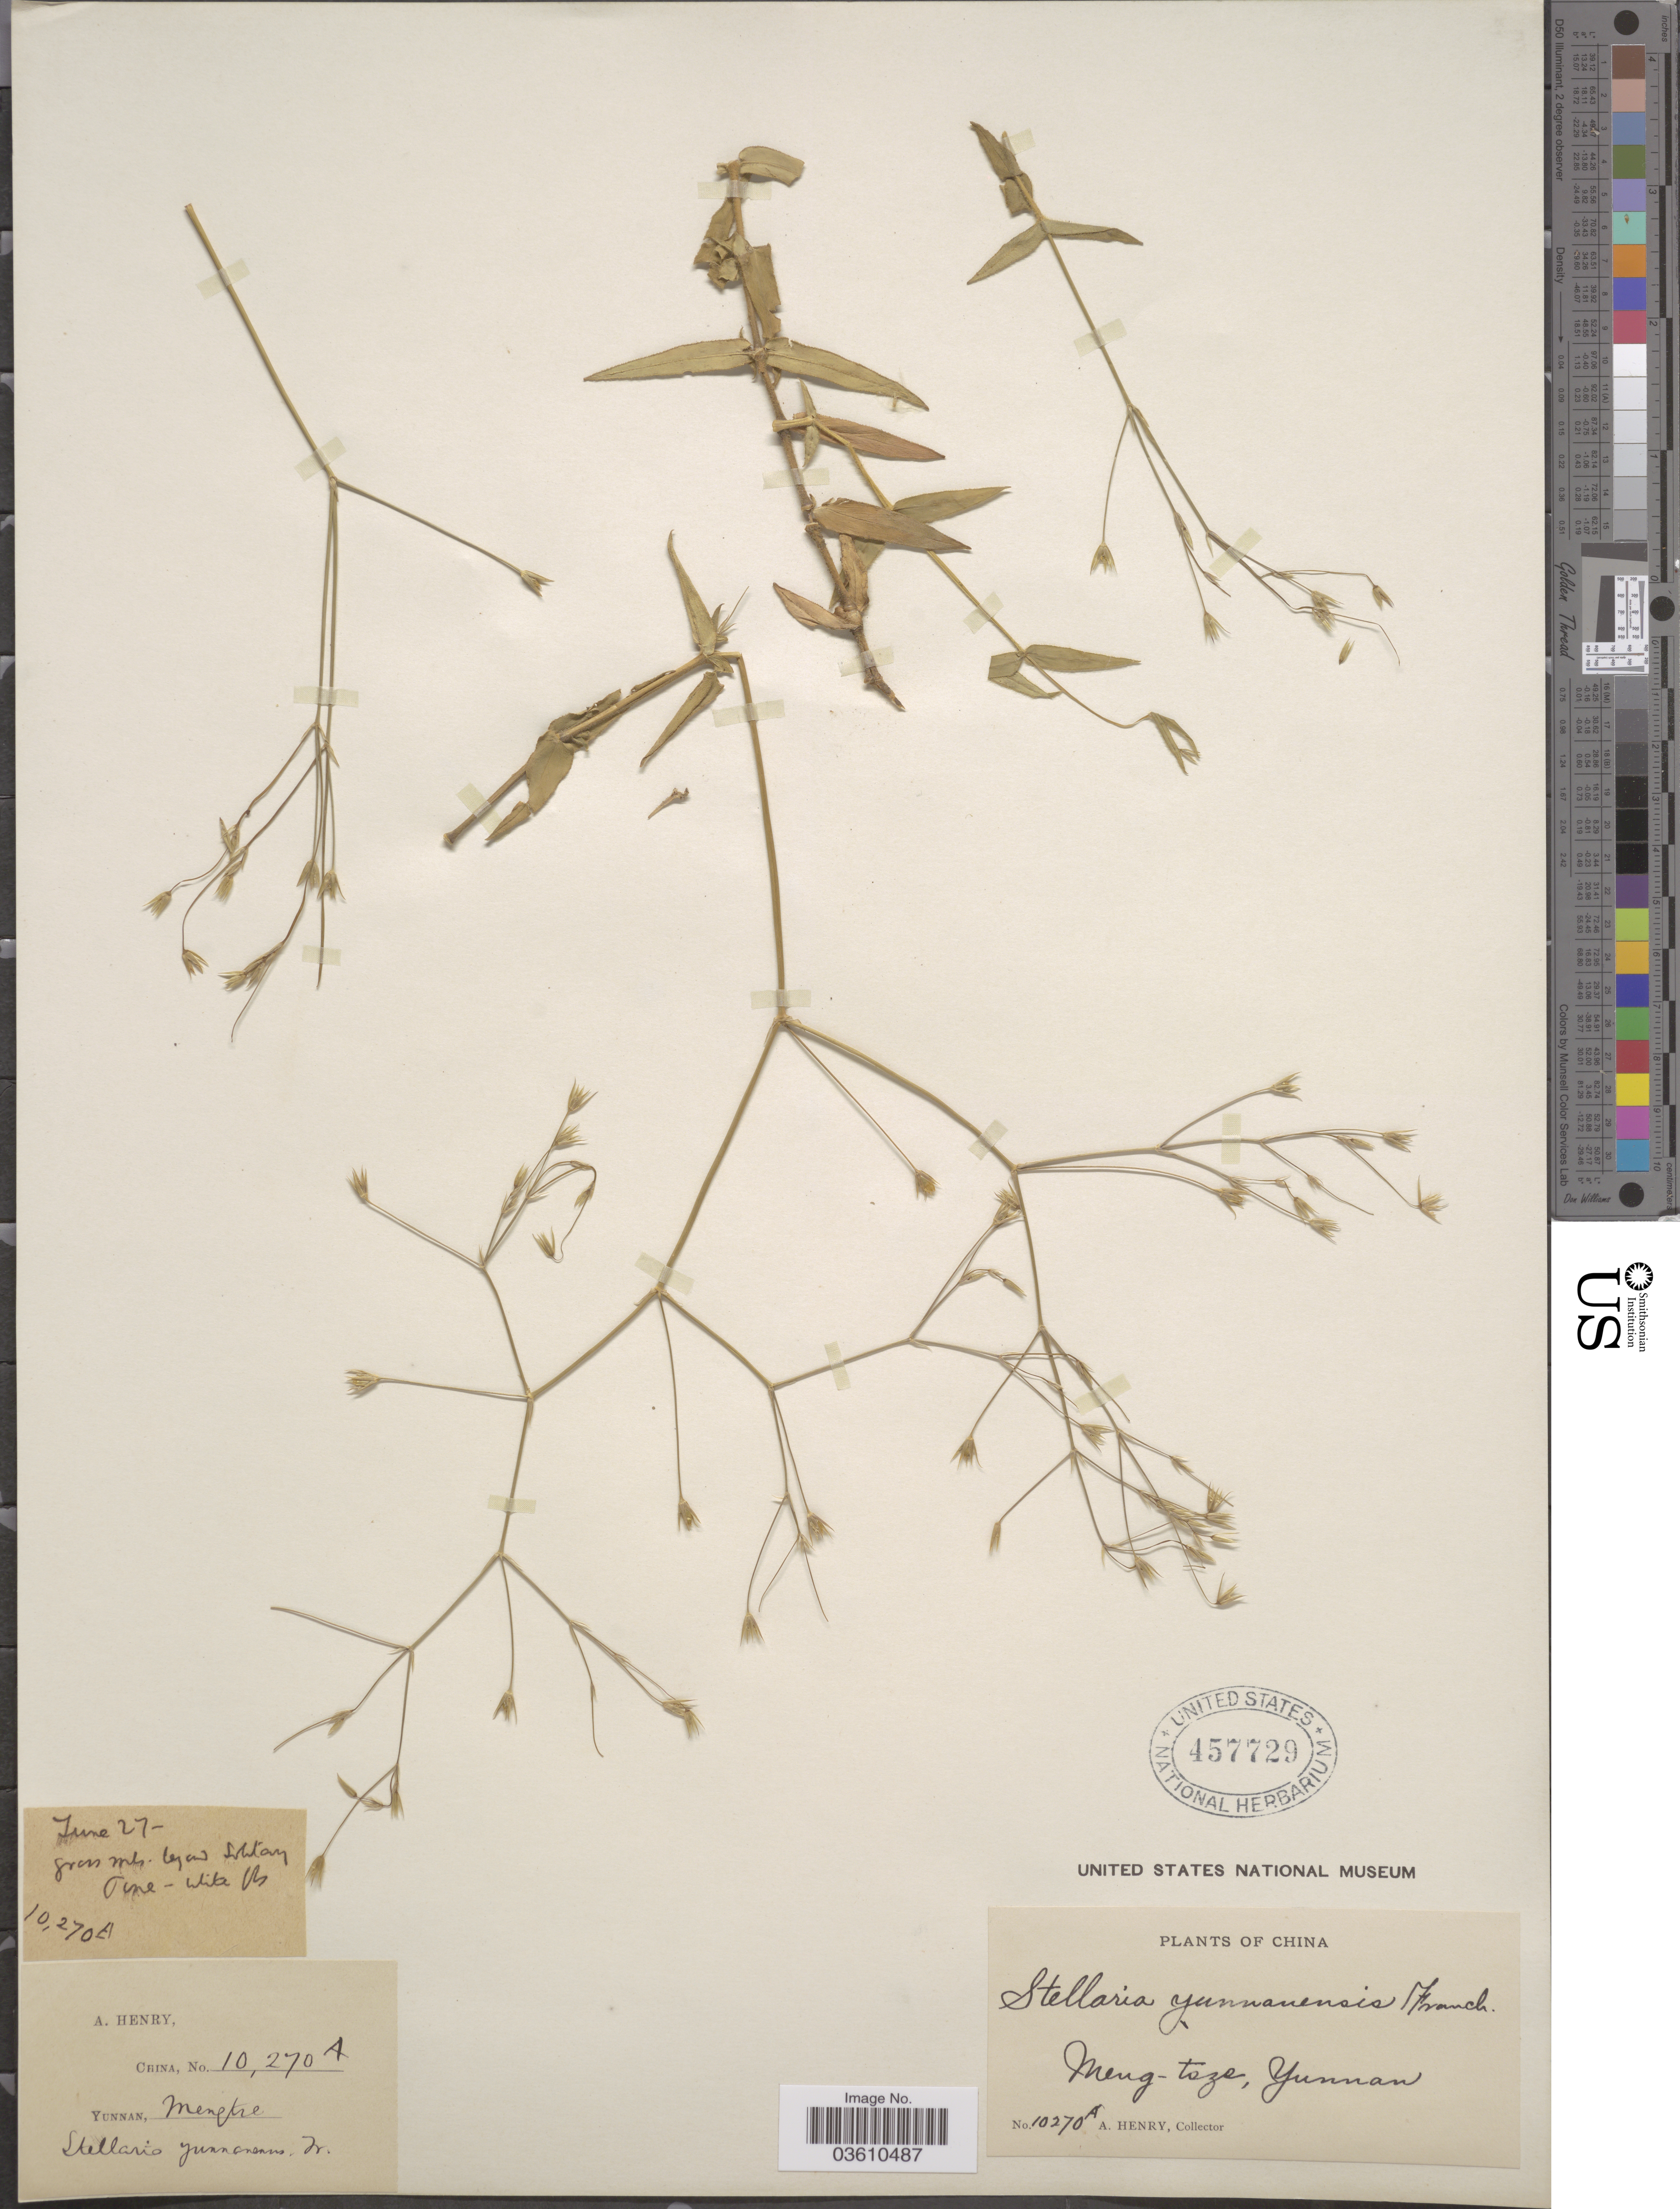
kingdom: Plantae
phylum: Tracheophyta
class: Magnoliopsida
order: Caryophyllales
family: Caryophyllaceae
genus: Stellaria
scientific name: Stellaria yunnanensis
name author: Franch.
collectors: A. Henry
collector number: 10270 A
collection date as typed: Transcribed d/m/y: /6/27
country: China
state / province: Yunnan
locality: Meng-tsze.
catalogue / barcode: US 457729